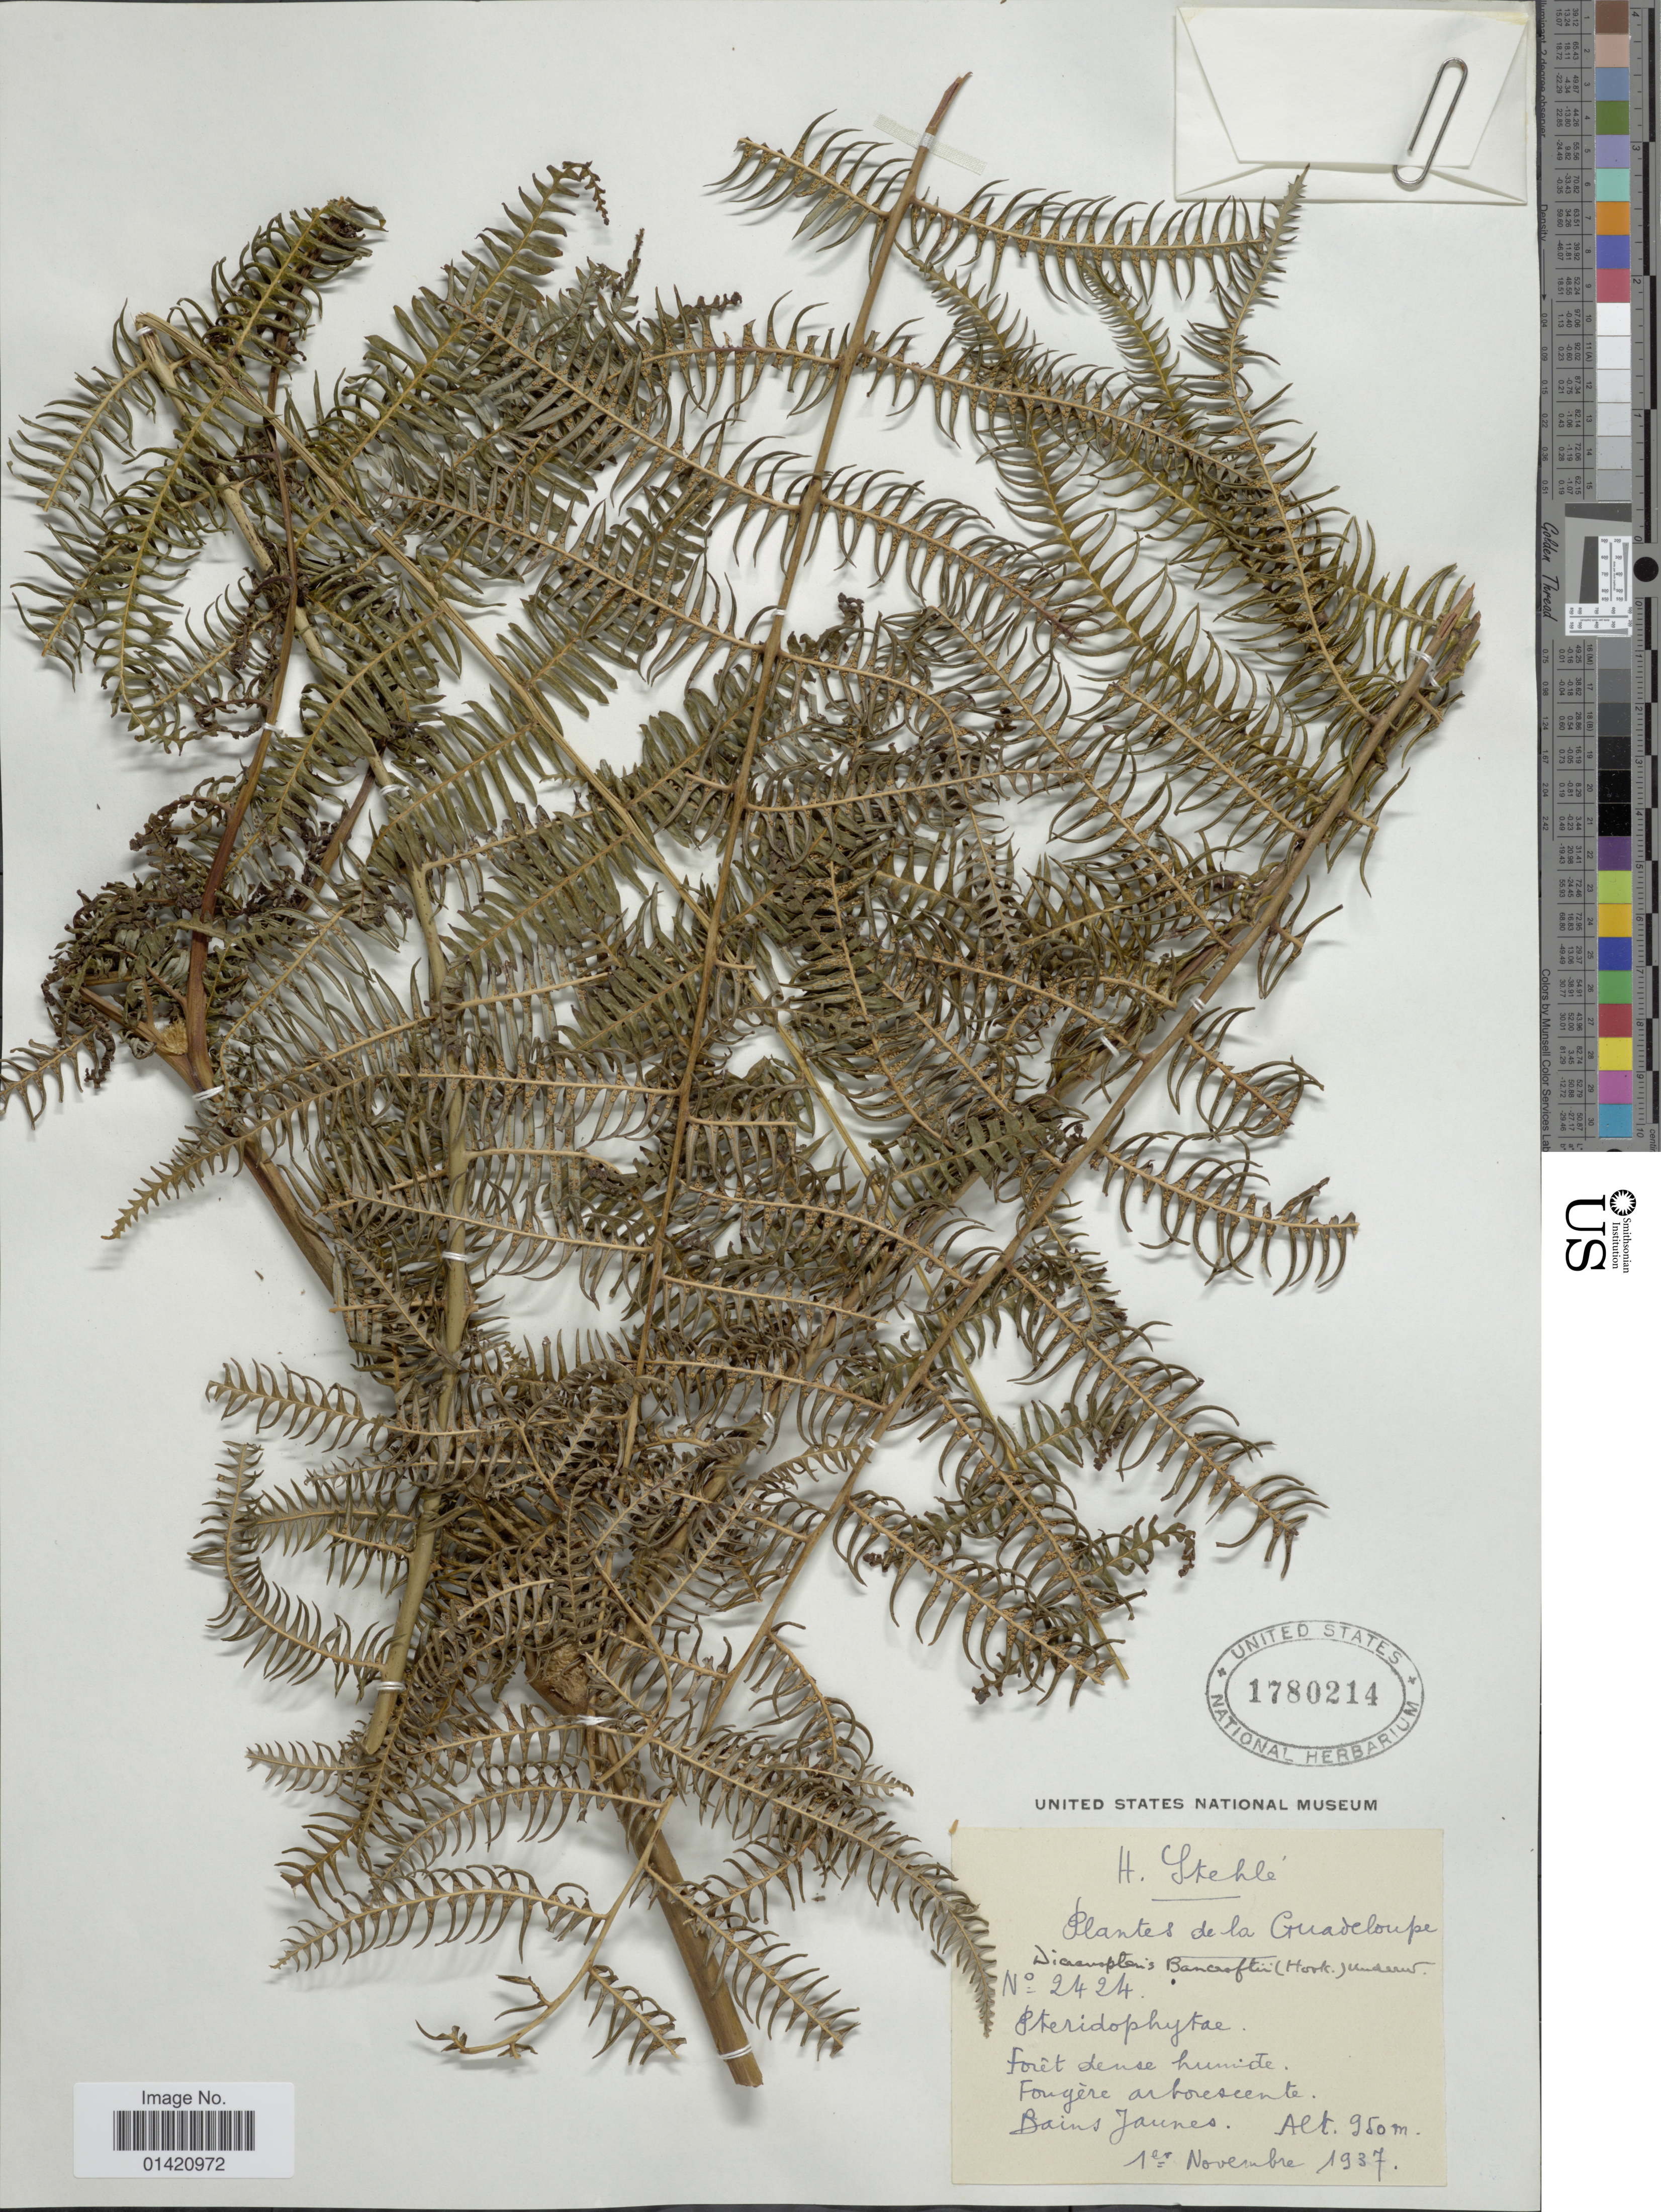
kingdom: Plantae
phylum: Tracheophyta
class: Polypodiopsida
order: Gleicheniales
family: Gleicheniaceae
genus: Diplopterygium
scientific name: Diplopterygium bancroftii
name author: (Hook.) A.R. Sm.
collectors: H. Stehlé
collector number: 2424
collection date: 1937-11-01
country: Guadeloupe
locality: Bains Jaunes.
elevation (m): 950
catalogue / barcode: US 1780214